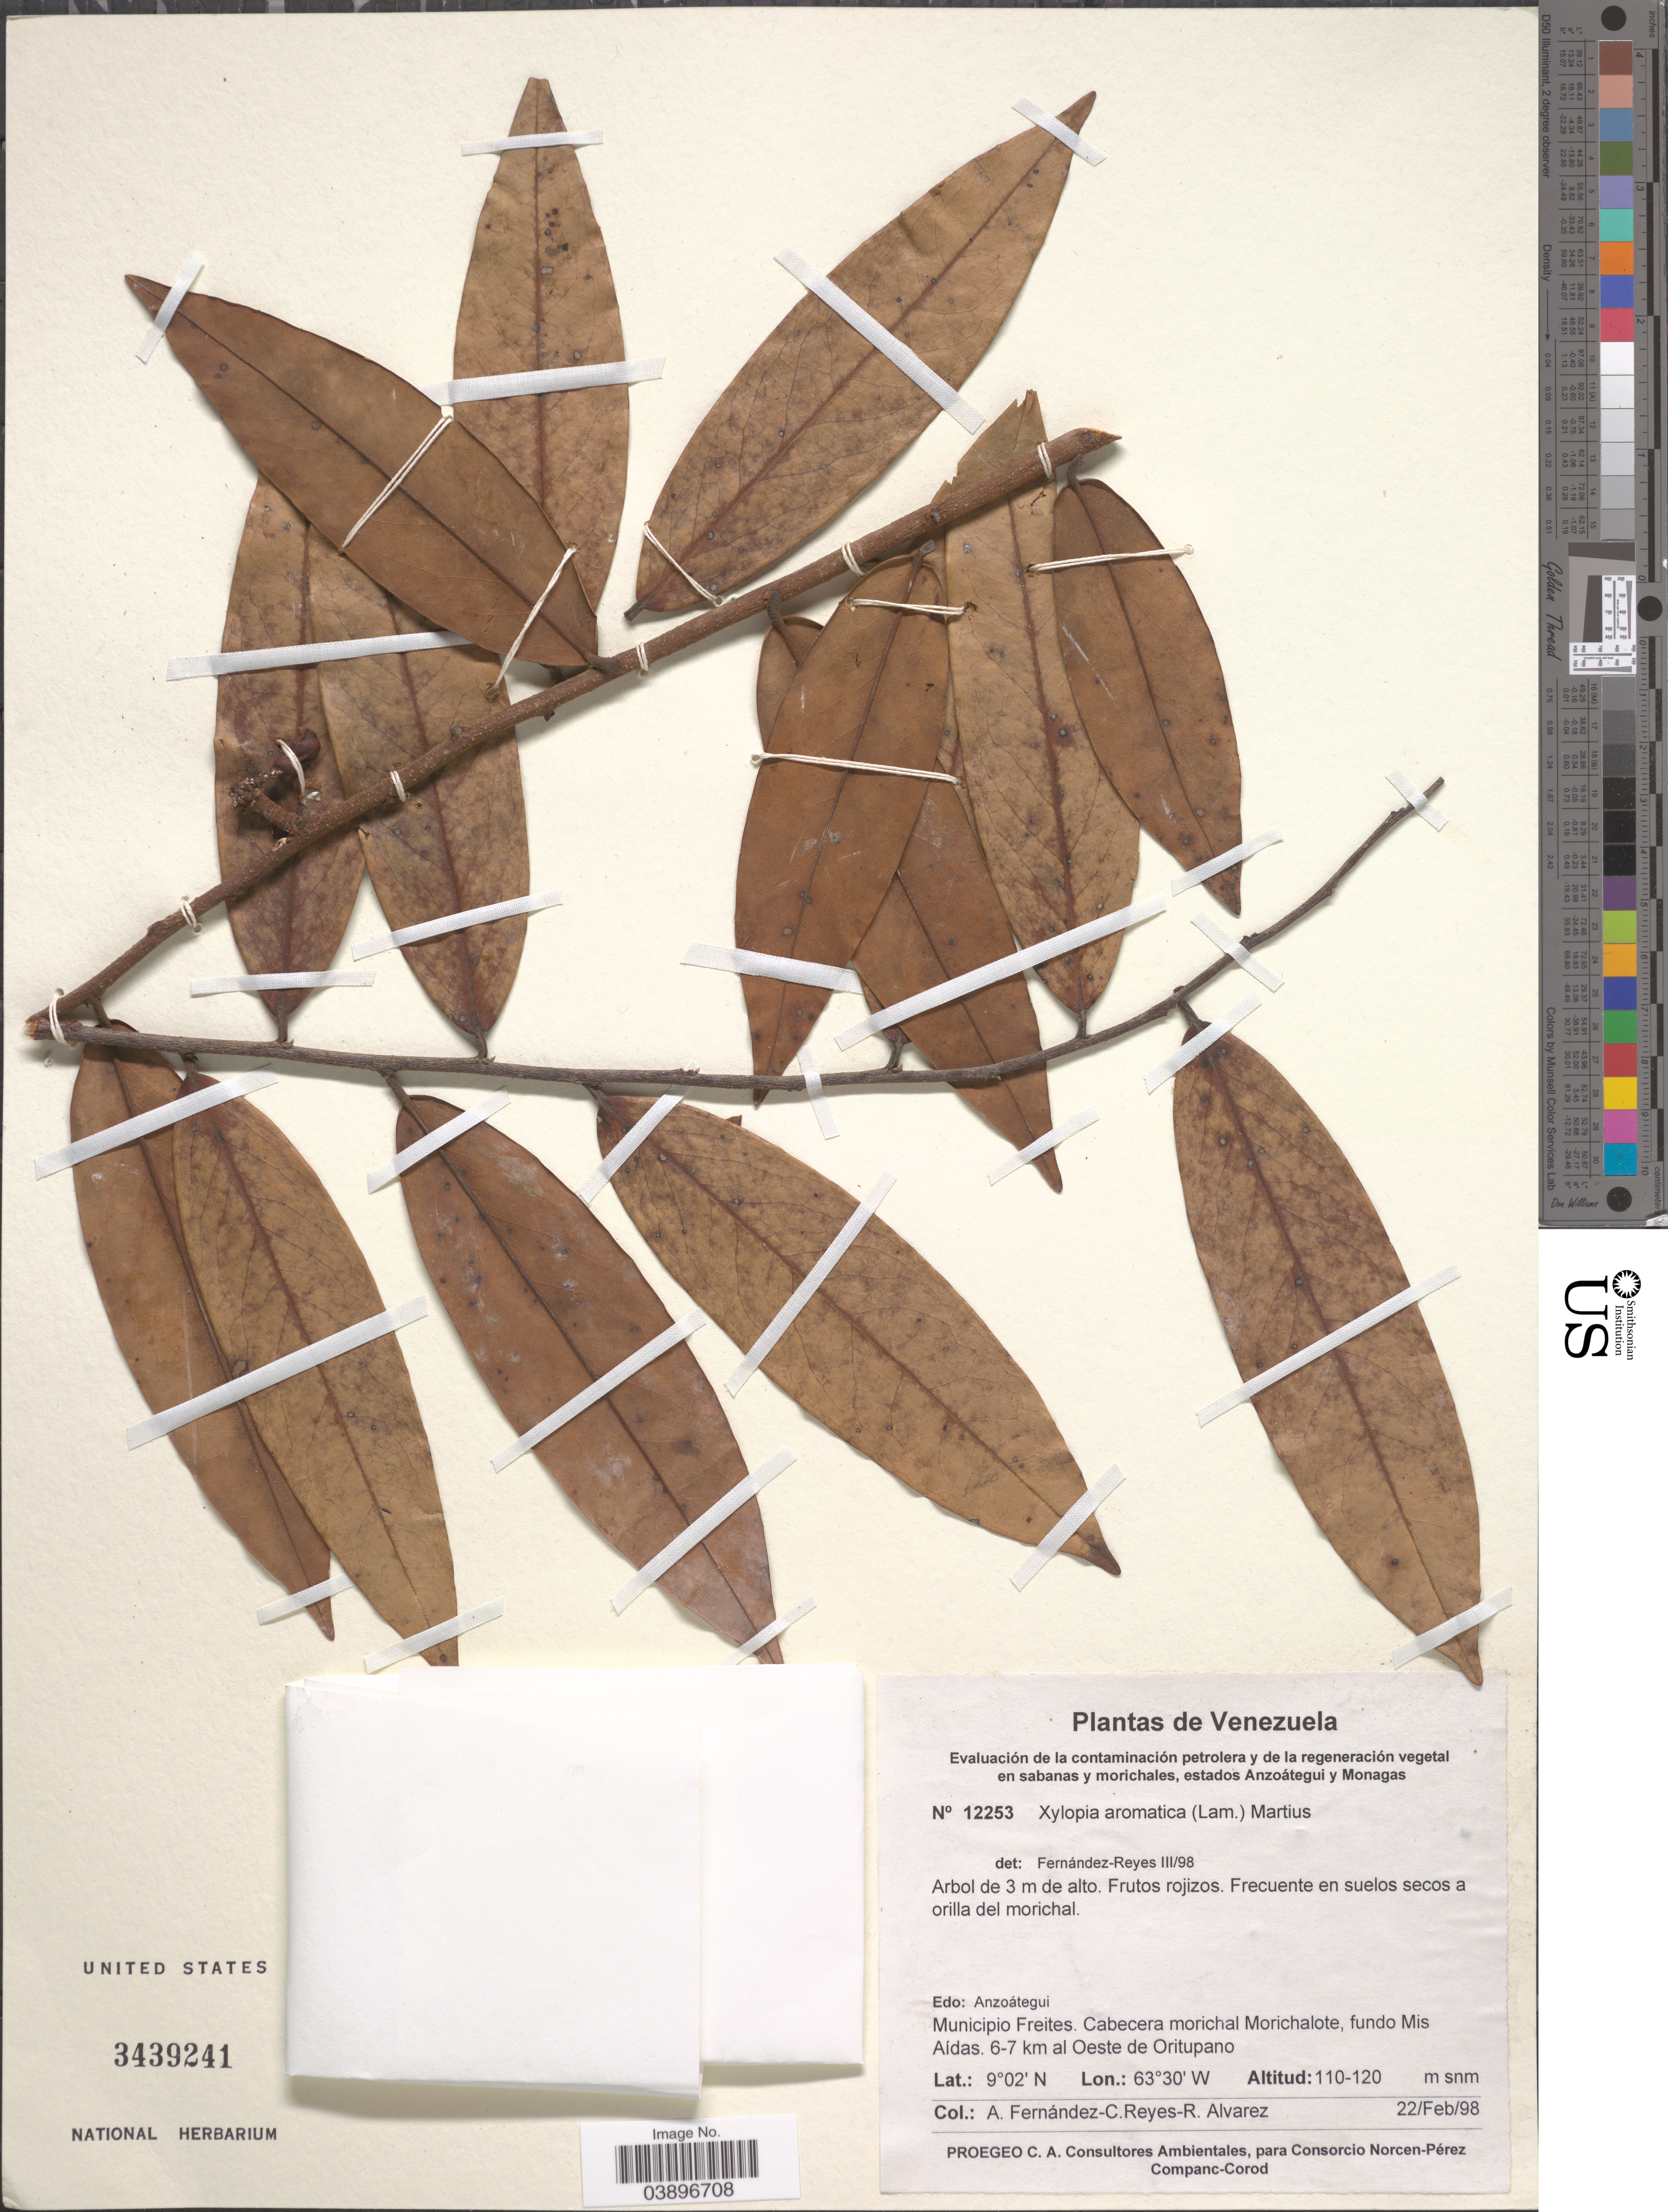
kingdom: Plantae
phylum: Tracheophyta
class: Magnoliopsida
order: Magnoliales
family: Annonaceae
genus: Xylopia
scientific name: Xylopia aromatica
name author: (Lam.) Mart.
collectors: A. Fernández, C. Reyes & R. Álvarez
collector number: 12253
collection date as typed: Transcribed d/m/y: 22/2/98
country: Venezuela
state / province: Anzoategui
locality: Municipio Freites. Cabecera morichal Morichalote, fundo Mis Aídas. 6-7 km al Oeste de Oritupano.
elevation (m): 110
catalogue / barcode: US 3439241